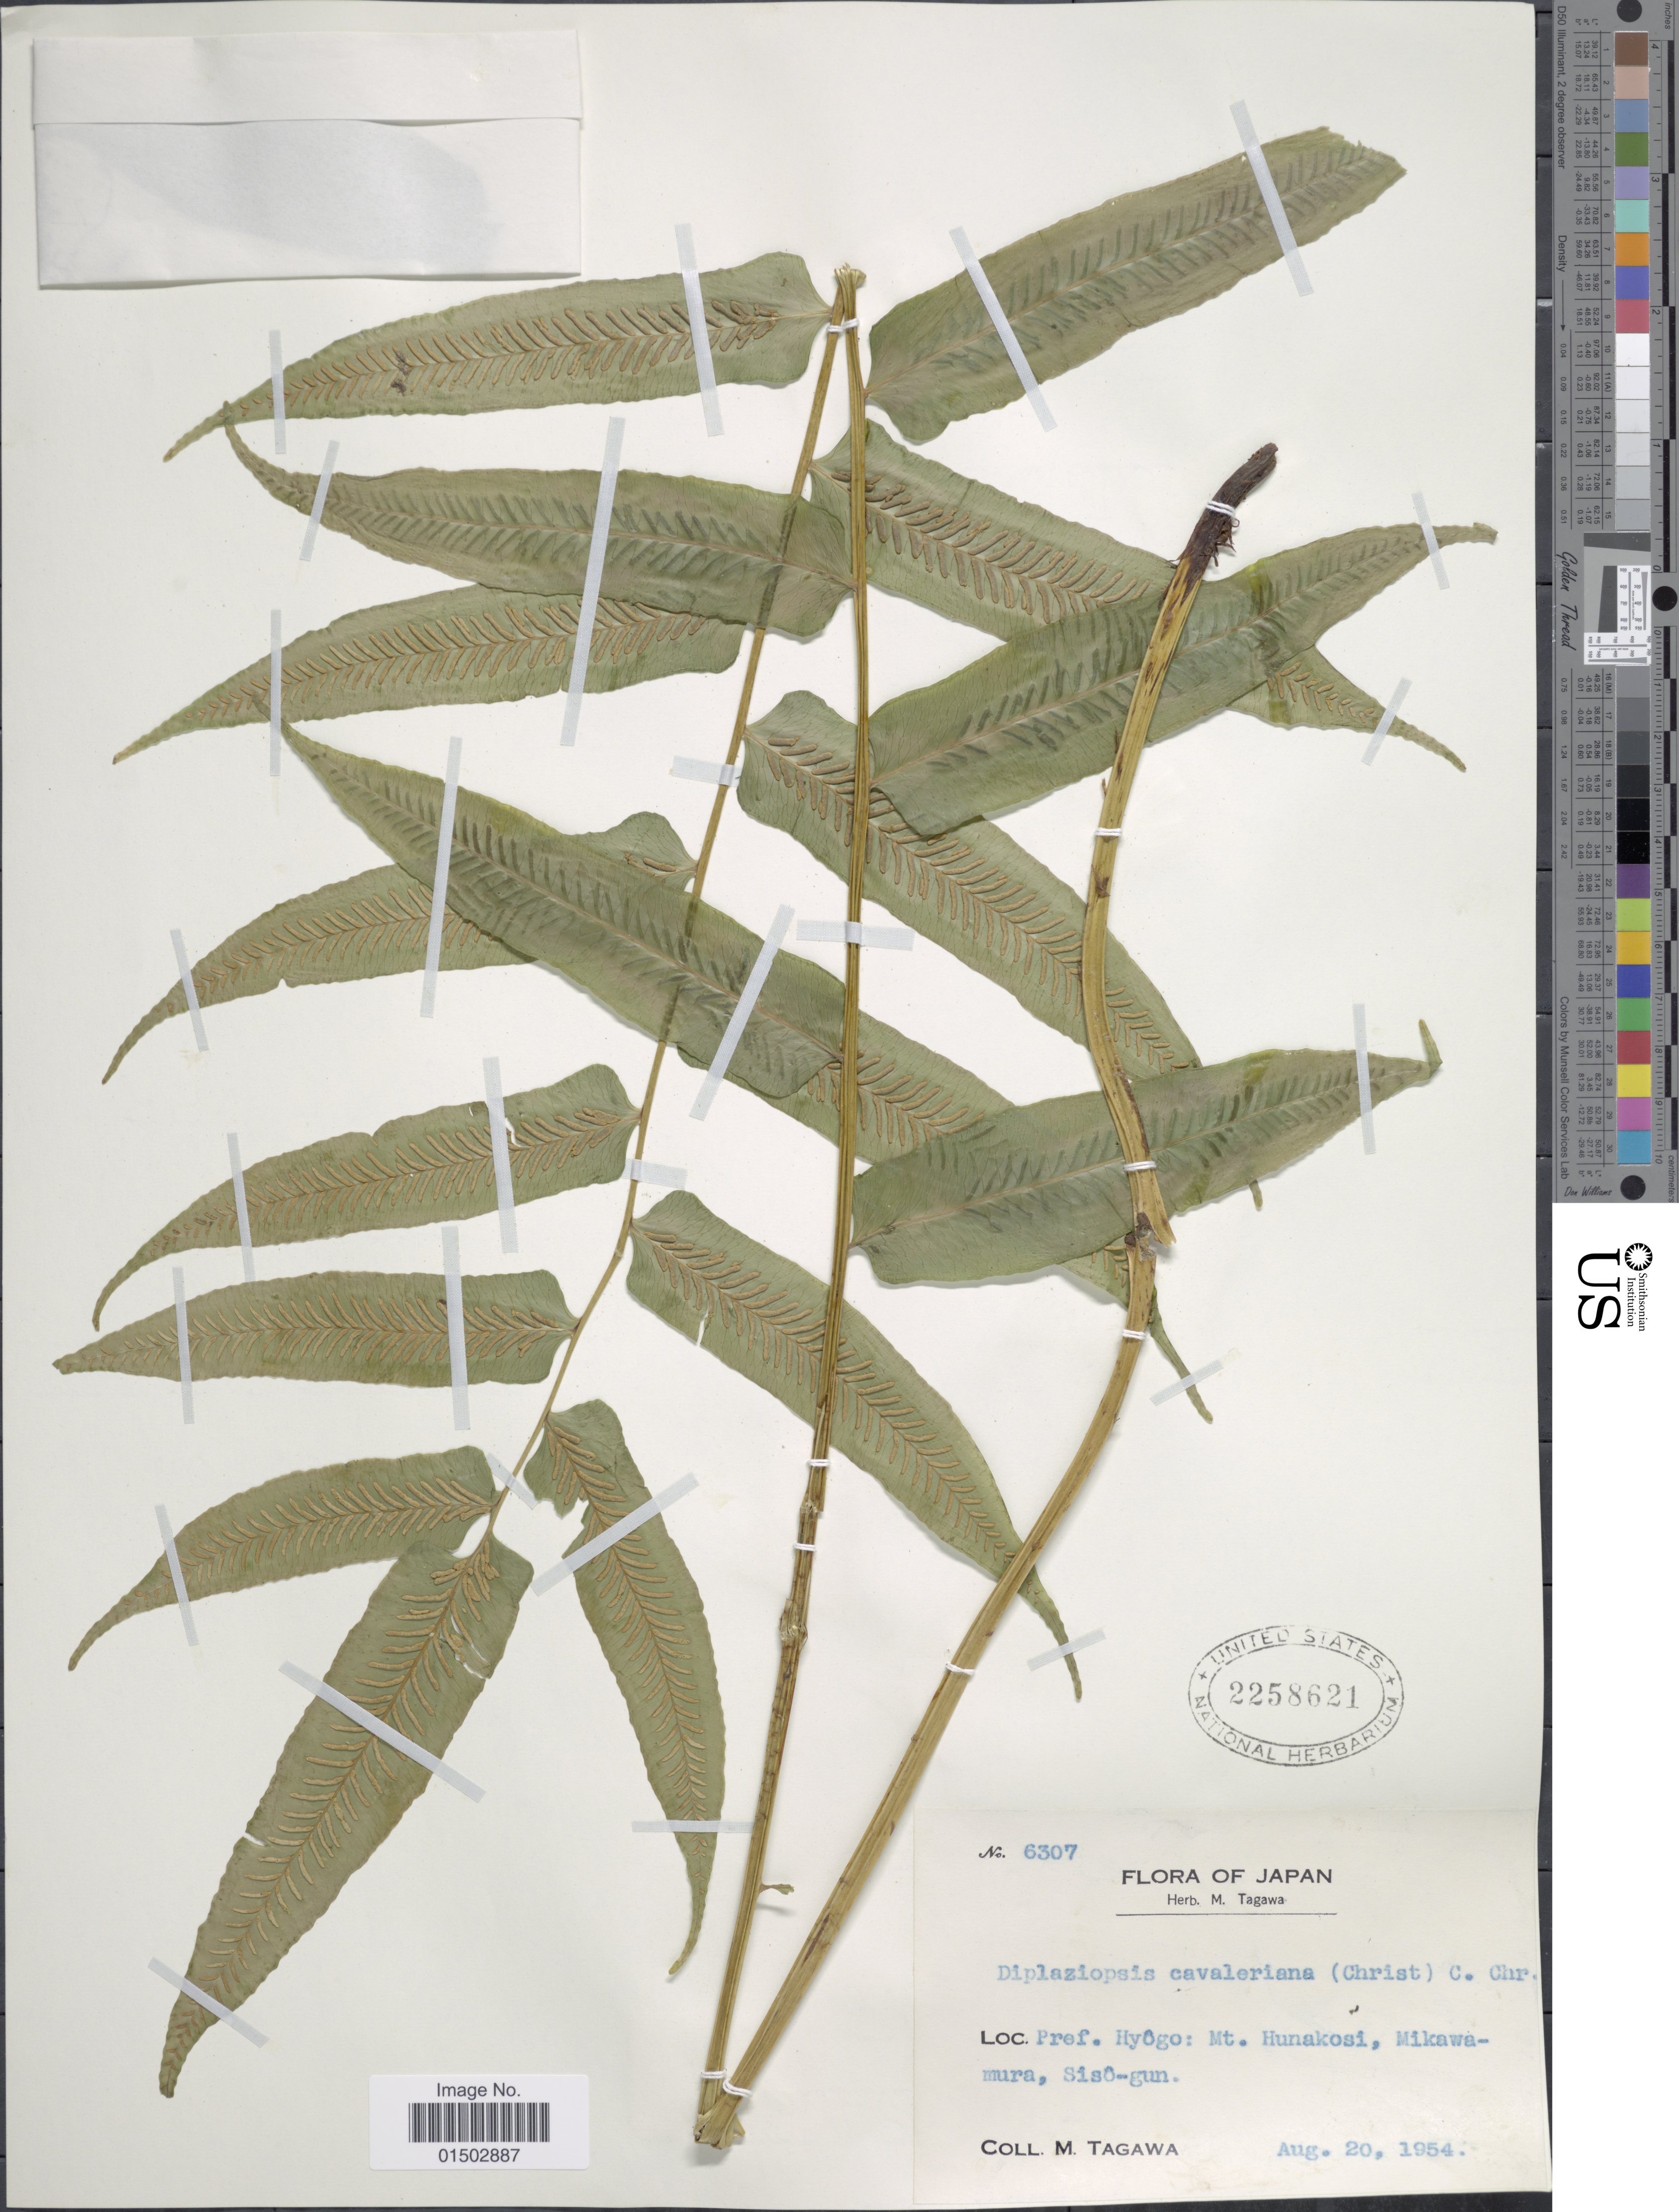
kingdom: Plantae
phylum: Tracheophyta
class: Polypodiopsida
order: Polypodiales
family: Diplaziopsidaceae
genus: Diplaziopsis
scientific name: Diplaziopsis cavaleriana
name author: (Christ) C. Chr.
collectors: M. Tagawa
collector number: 6307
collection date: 1954-08-20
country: Japan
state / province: Hyogo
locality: Mt. Hunakosi, Mikawamira, Sio-gun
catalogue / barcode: US 2258621